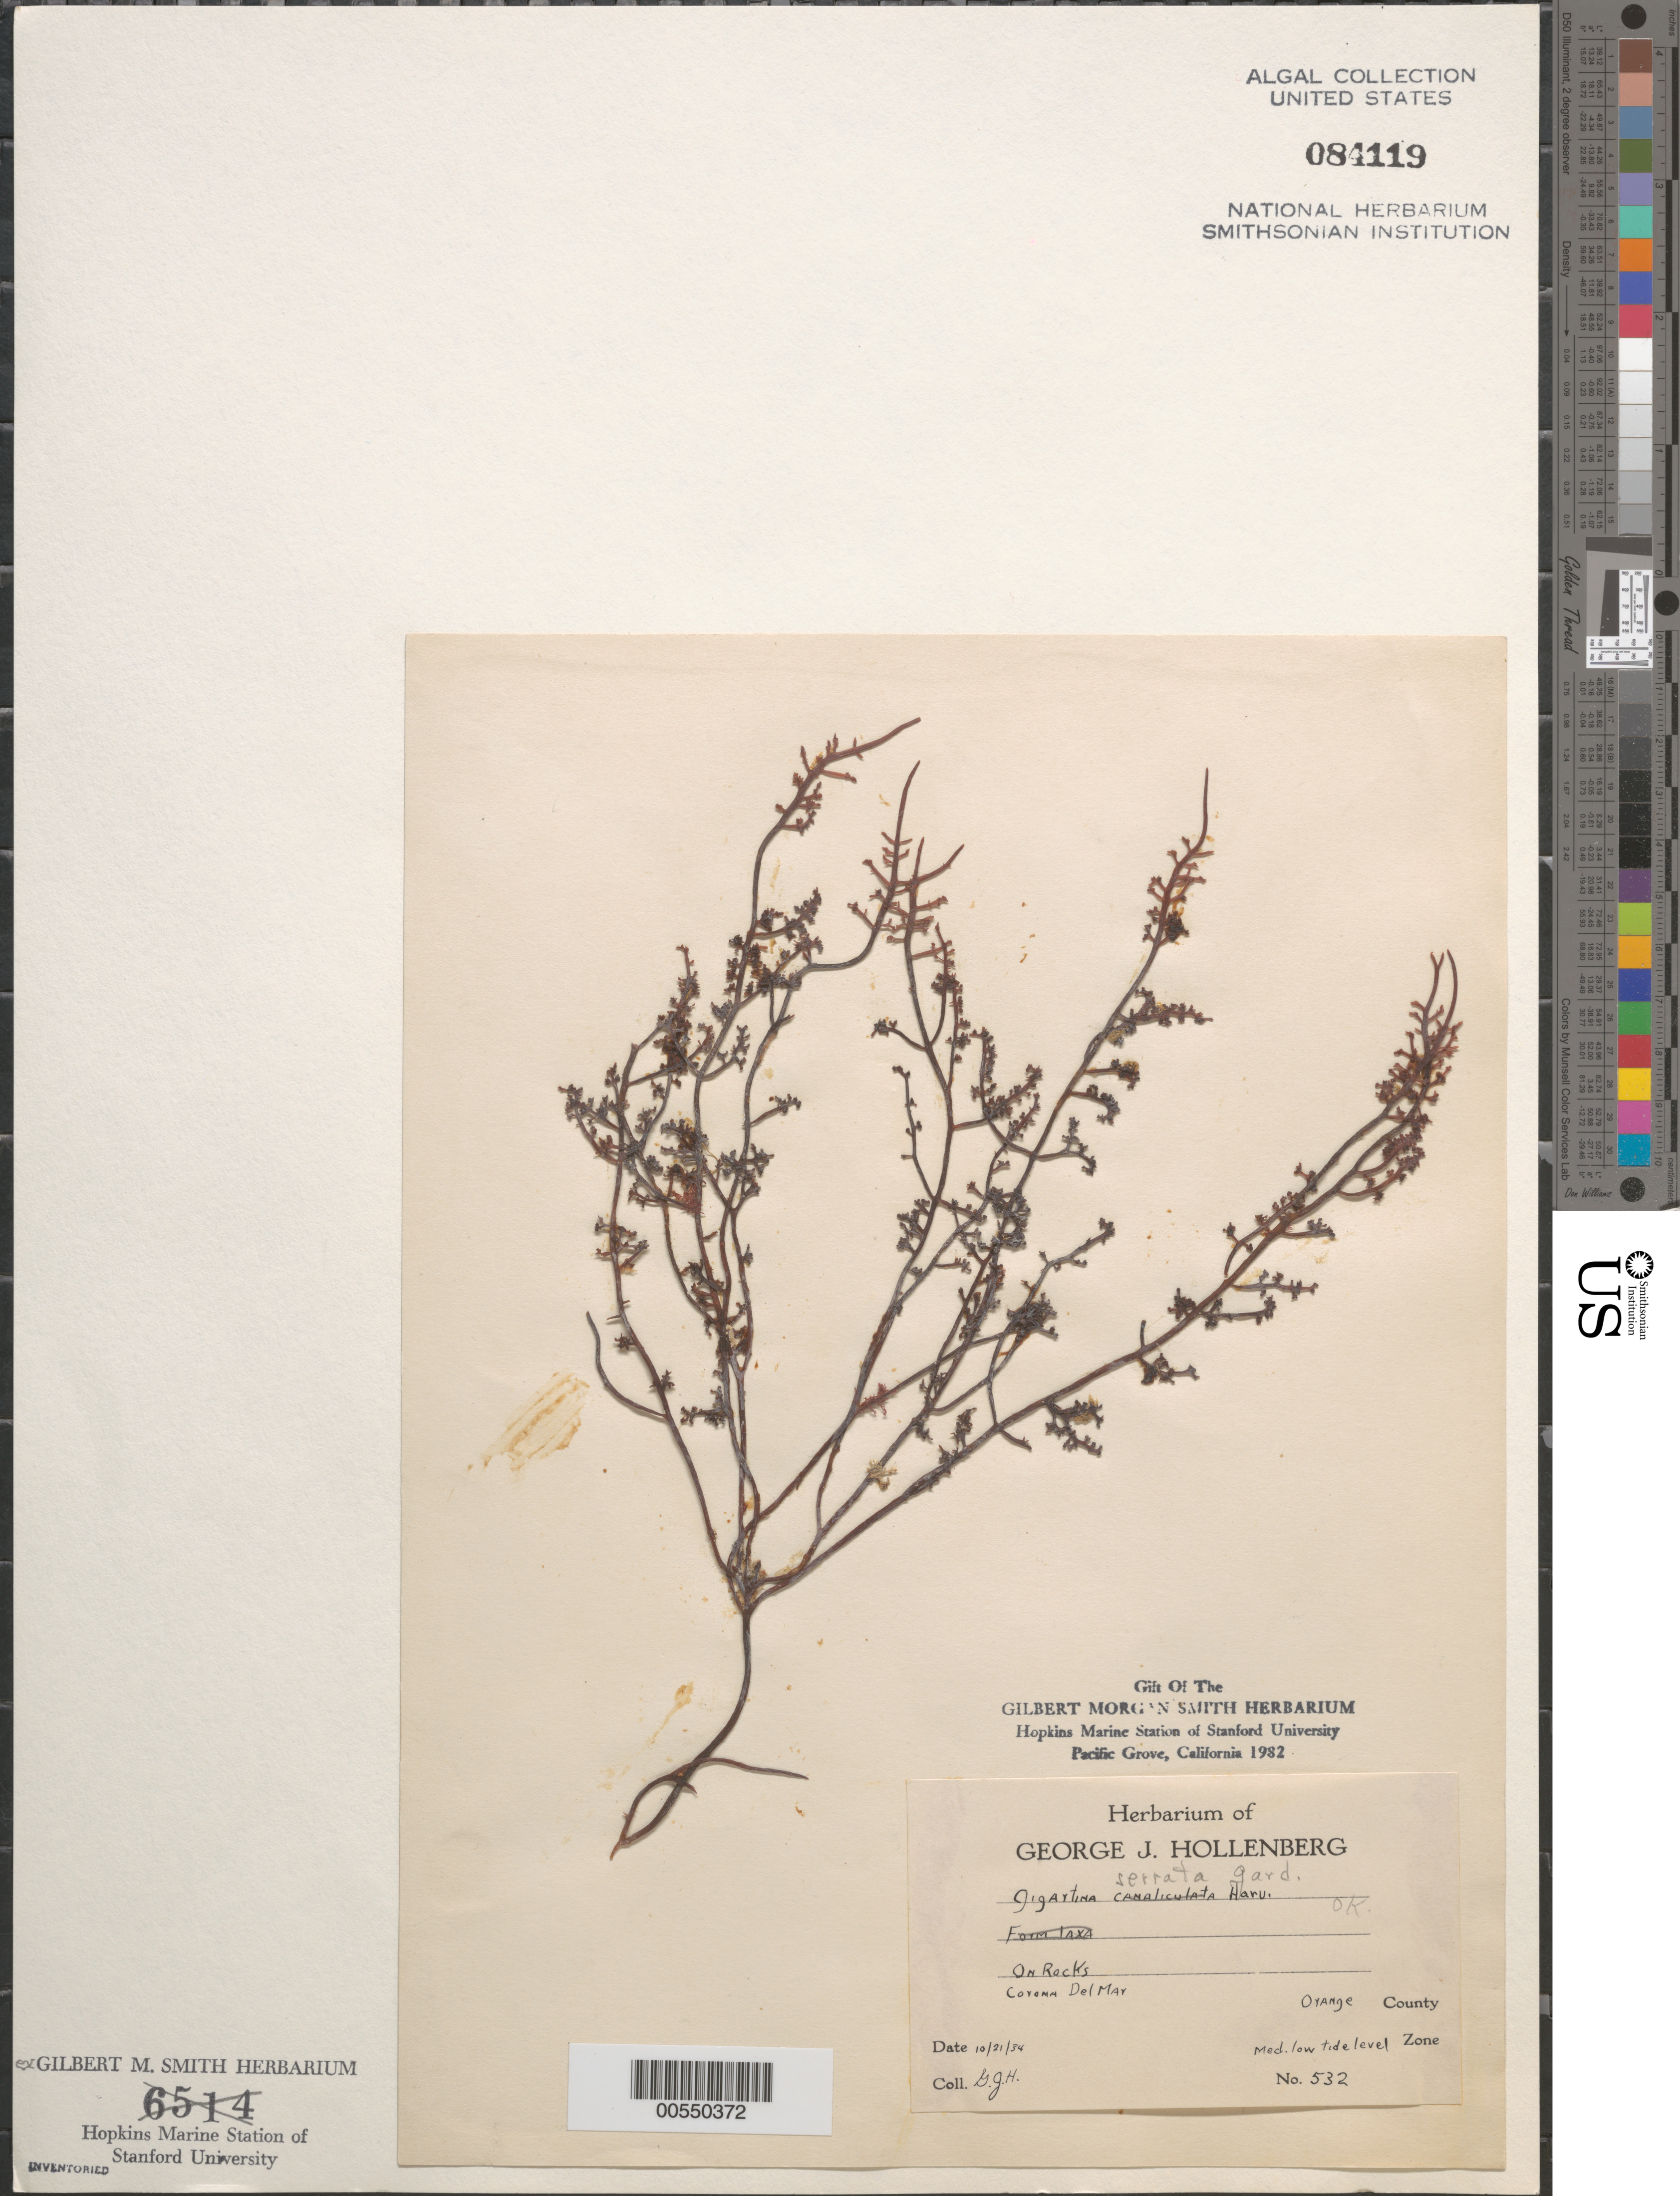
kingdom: Plantae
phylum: Rhodophyta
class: Florideophyceae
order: Gigartinales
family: Gigartinaceae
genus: Chondracanthus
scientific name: Chondracanthus serratus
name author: (N.L. Gardner) J.R. Hughey & Hommersand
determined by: Algae name updating Project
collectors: G. Hollenberg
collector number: GJH 532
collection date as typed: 21 Oct 1934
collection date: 1934-10-21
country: United States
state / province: California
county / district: Orange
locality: Corona del Mar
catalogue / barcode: US 84119